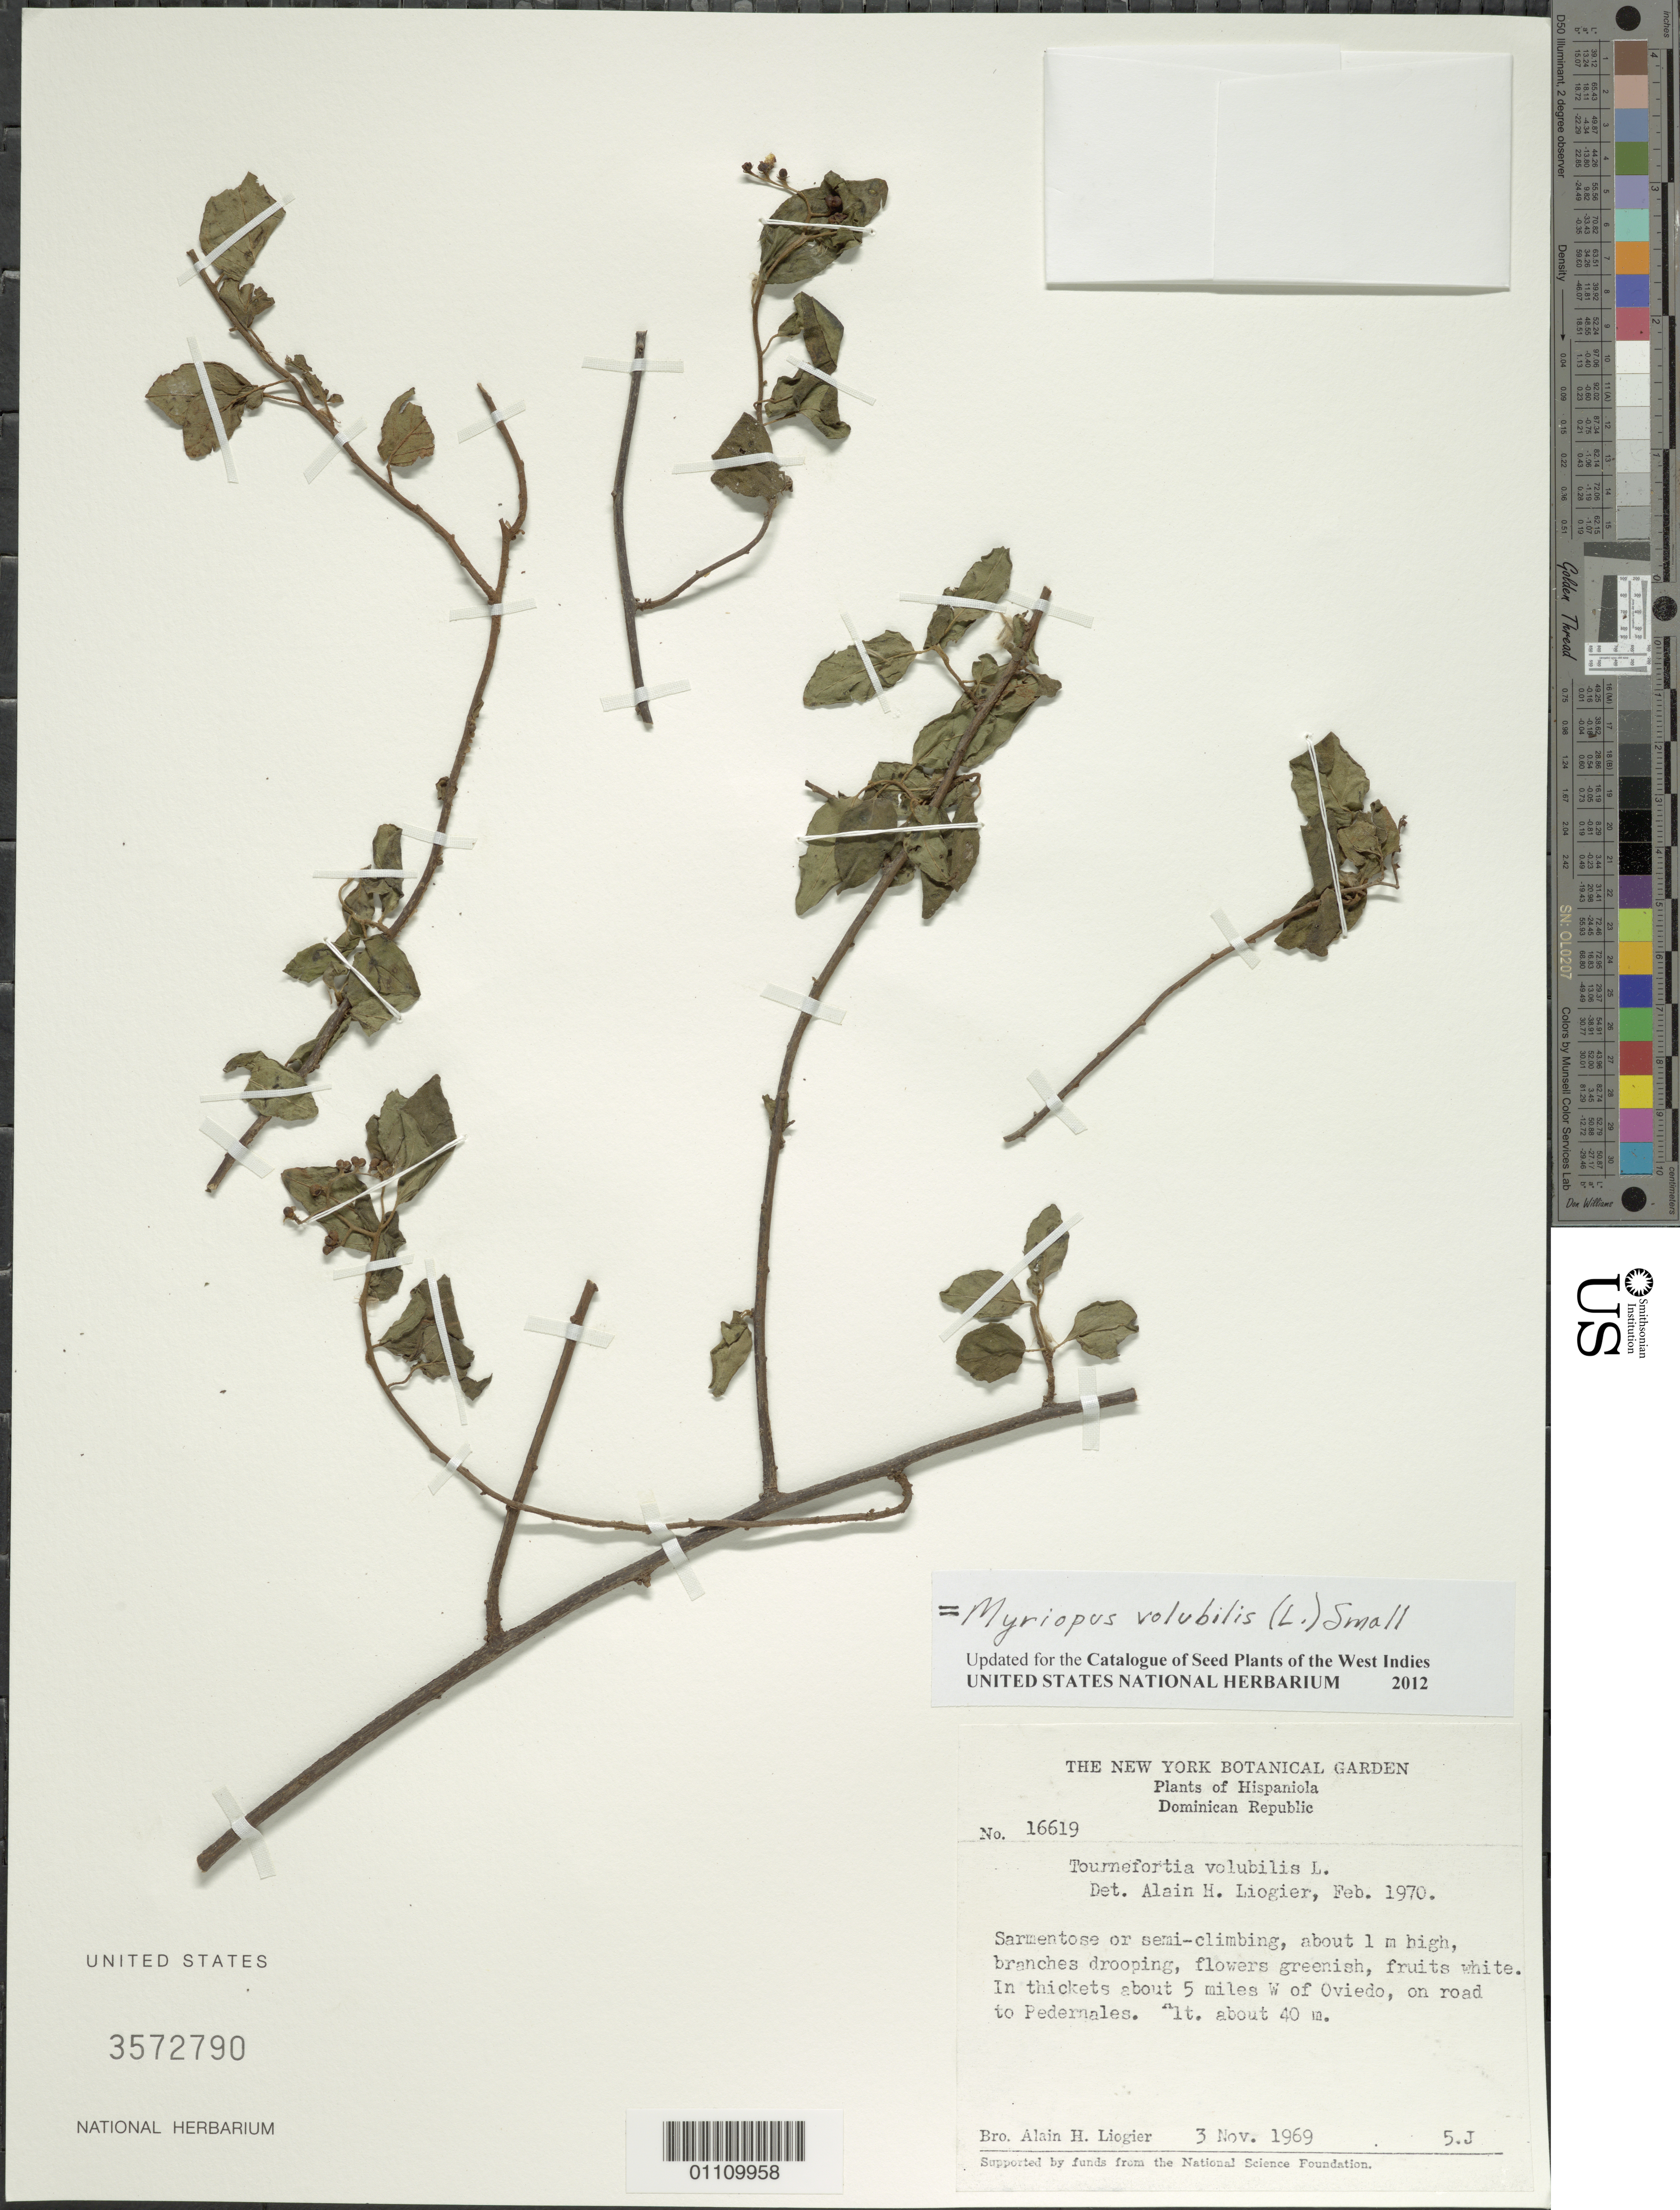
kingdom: Plantae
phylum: Tracheophyta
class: Magnoliopsida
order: Boraginales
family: Heliotropiaceae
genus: Myriopus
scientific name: Myriopus volubilis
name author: (L.) Small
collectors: A. H. Liogier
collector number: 16619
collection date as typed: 03 Nov 1969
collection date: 1969-11-03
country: Dominican Republic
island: Hispaniola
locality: Oviedo, 5 miles W, on road to Pedernales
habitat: In thickets, on road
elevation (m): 40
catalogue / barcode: US 3572790